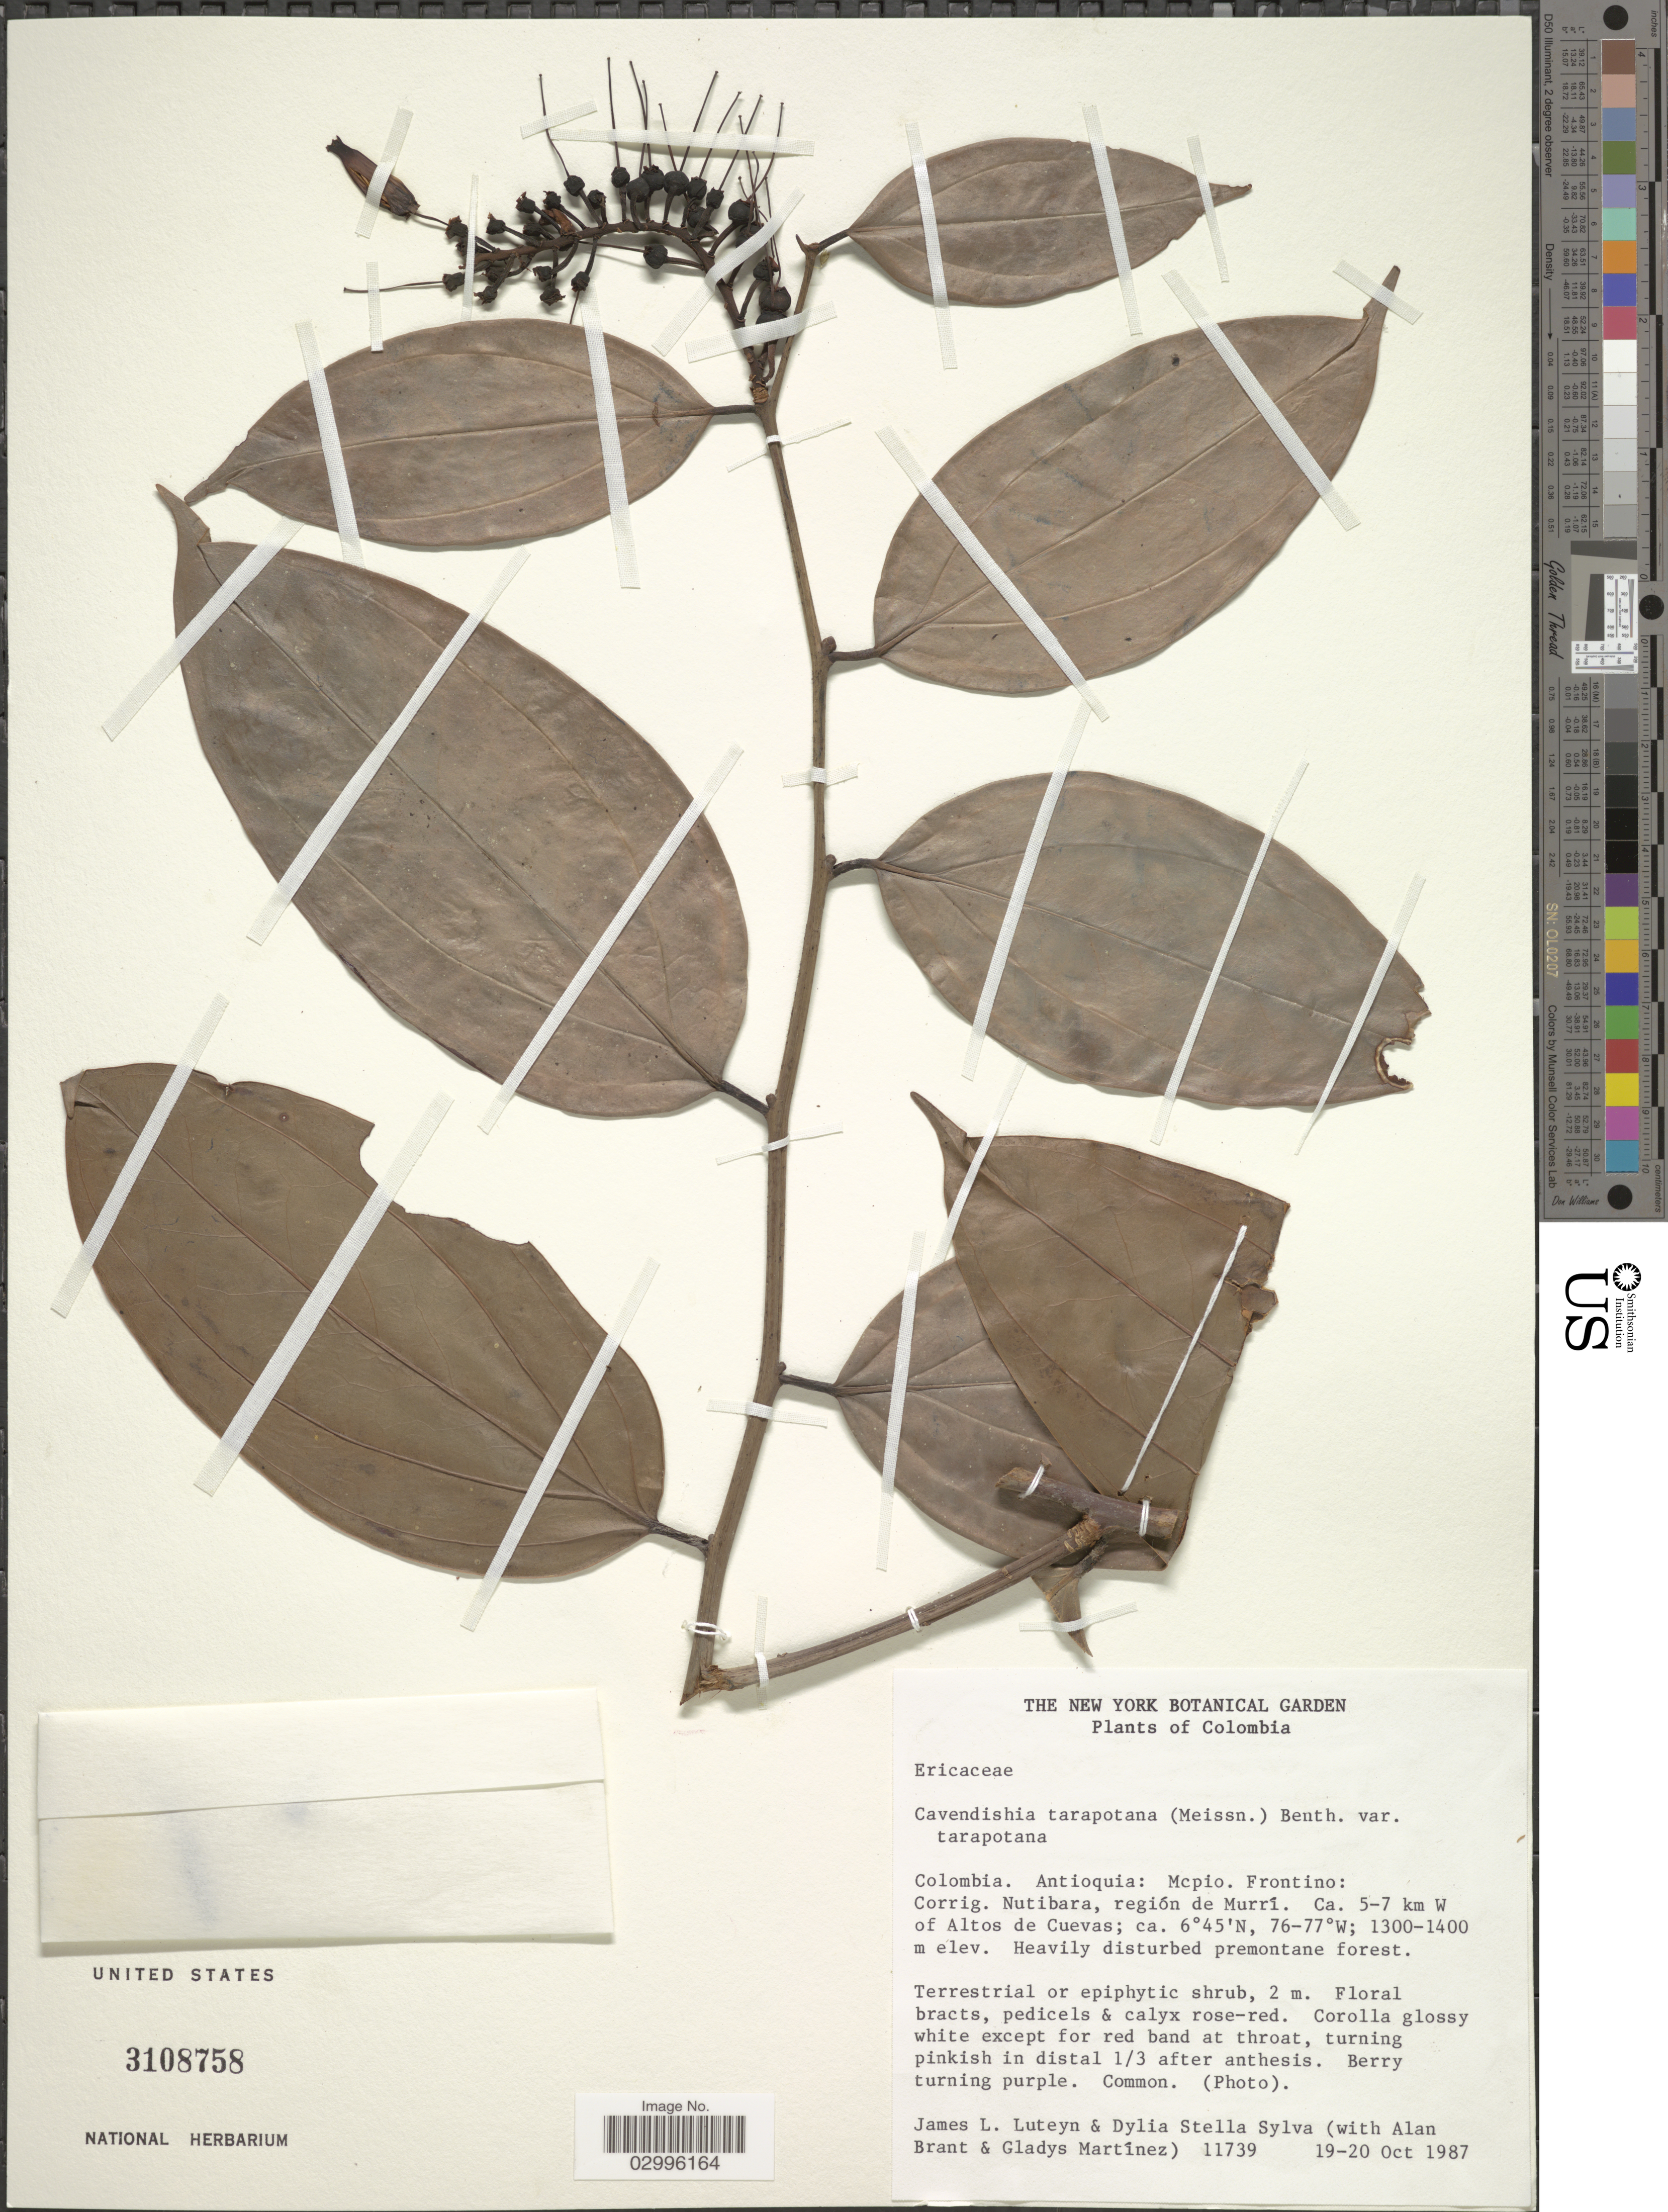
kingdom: Plantae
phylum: Tracheophyta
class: Magnoliopsida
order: Ericales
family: Ericaceae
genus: Cavendishia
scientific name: Cavendishia tarapotana var. tarapotana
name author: (Meisn.) Benth. & Hook.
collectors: J. L. Luteyn, D. Sylva, A. Brant & G. Martinez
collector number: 11739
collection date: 1987-10-19/1987-10-20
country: Colombia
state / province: Antioquia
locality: Mcpio. Frontiro: Corrig. Nutibara, región de Murrí. Ca. 5-7 km W of Altos de Cuevas.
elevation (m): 1300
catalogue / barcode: US 3108758